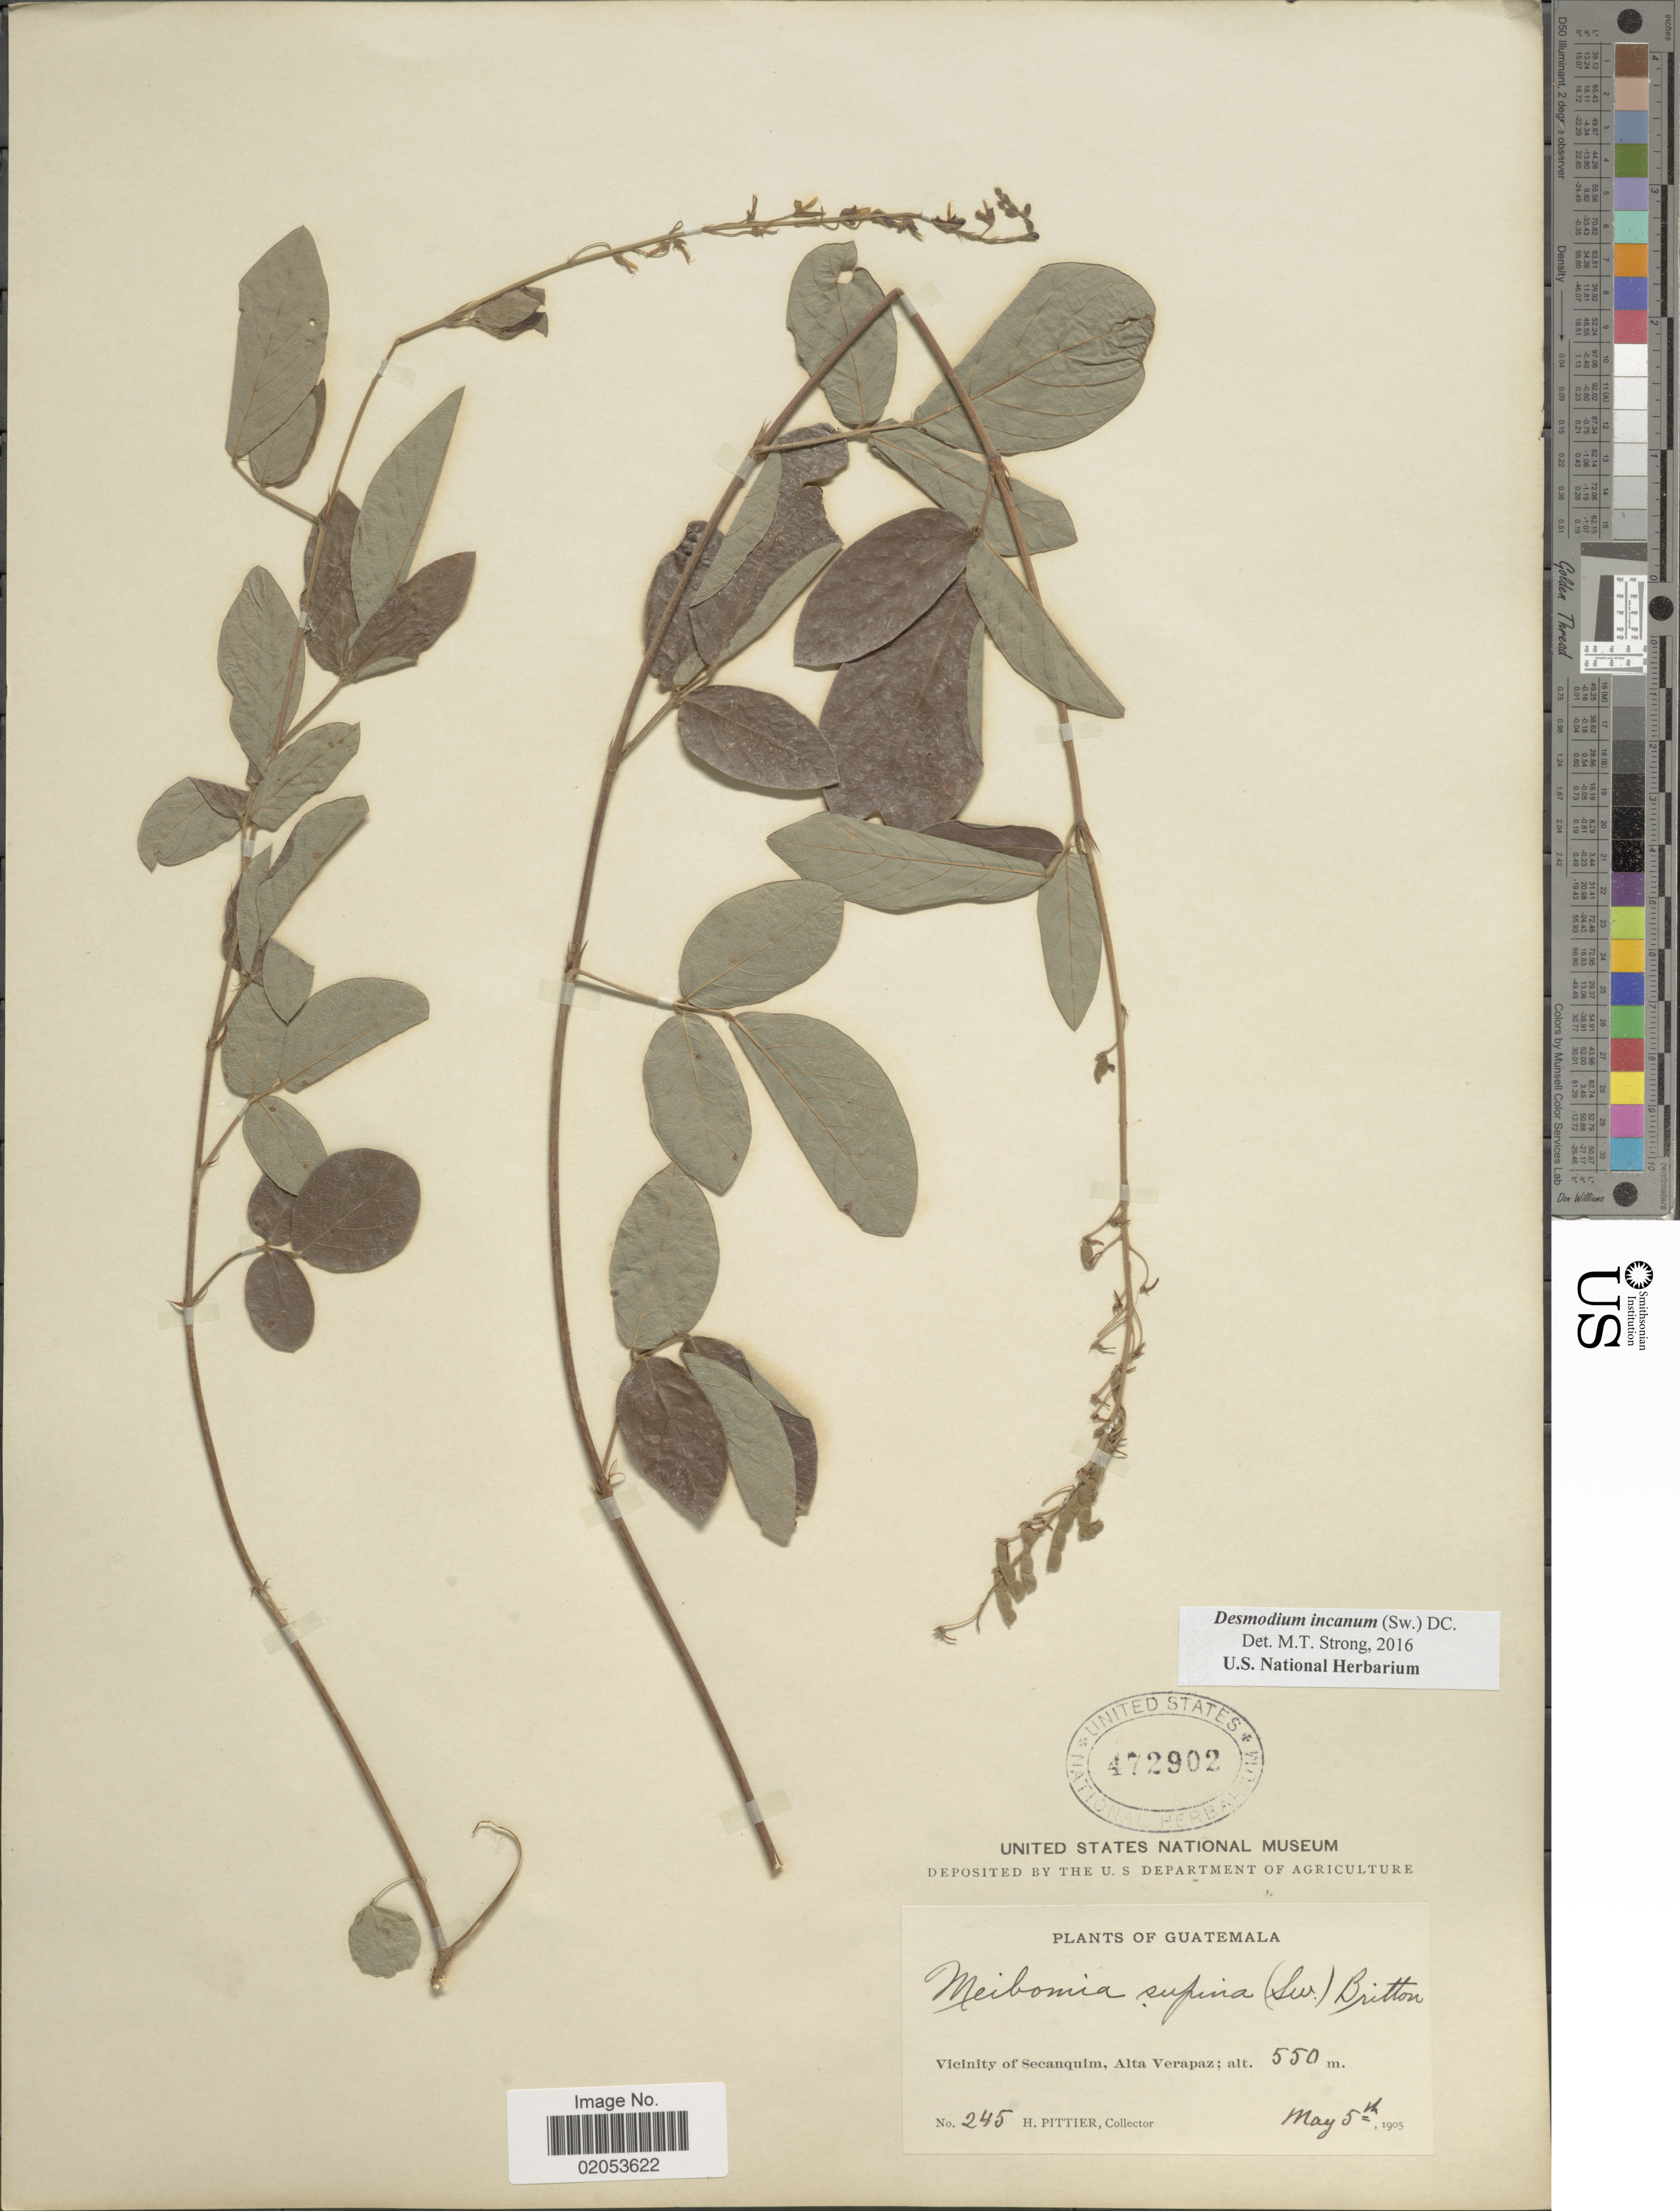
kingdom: Plantae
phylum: Tracheophyta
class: Magnoliopsida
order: Fabales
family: Fabaceae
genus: Desmodium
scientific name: Desmodium incanum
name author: (Sw.) DC.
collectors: H. F. Pittier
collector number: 245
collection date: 1905-05-05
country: Guatemala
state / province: Alta Verapaz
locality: Vicinity of Secanquim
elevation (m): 550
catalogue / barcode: US 472902